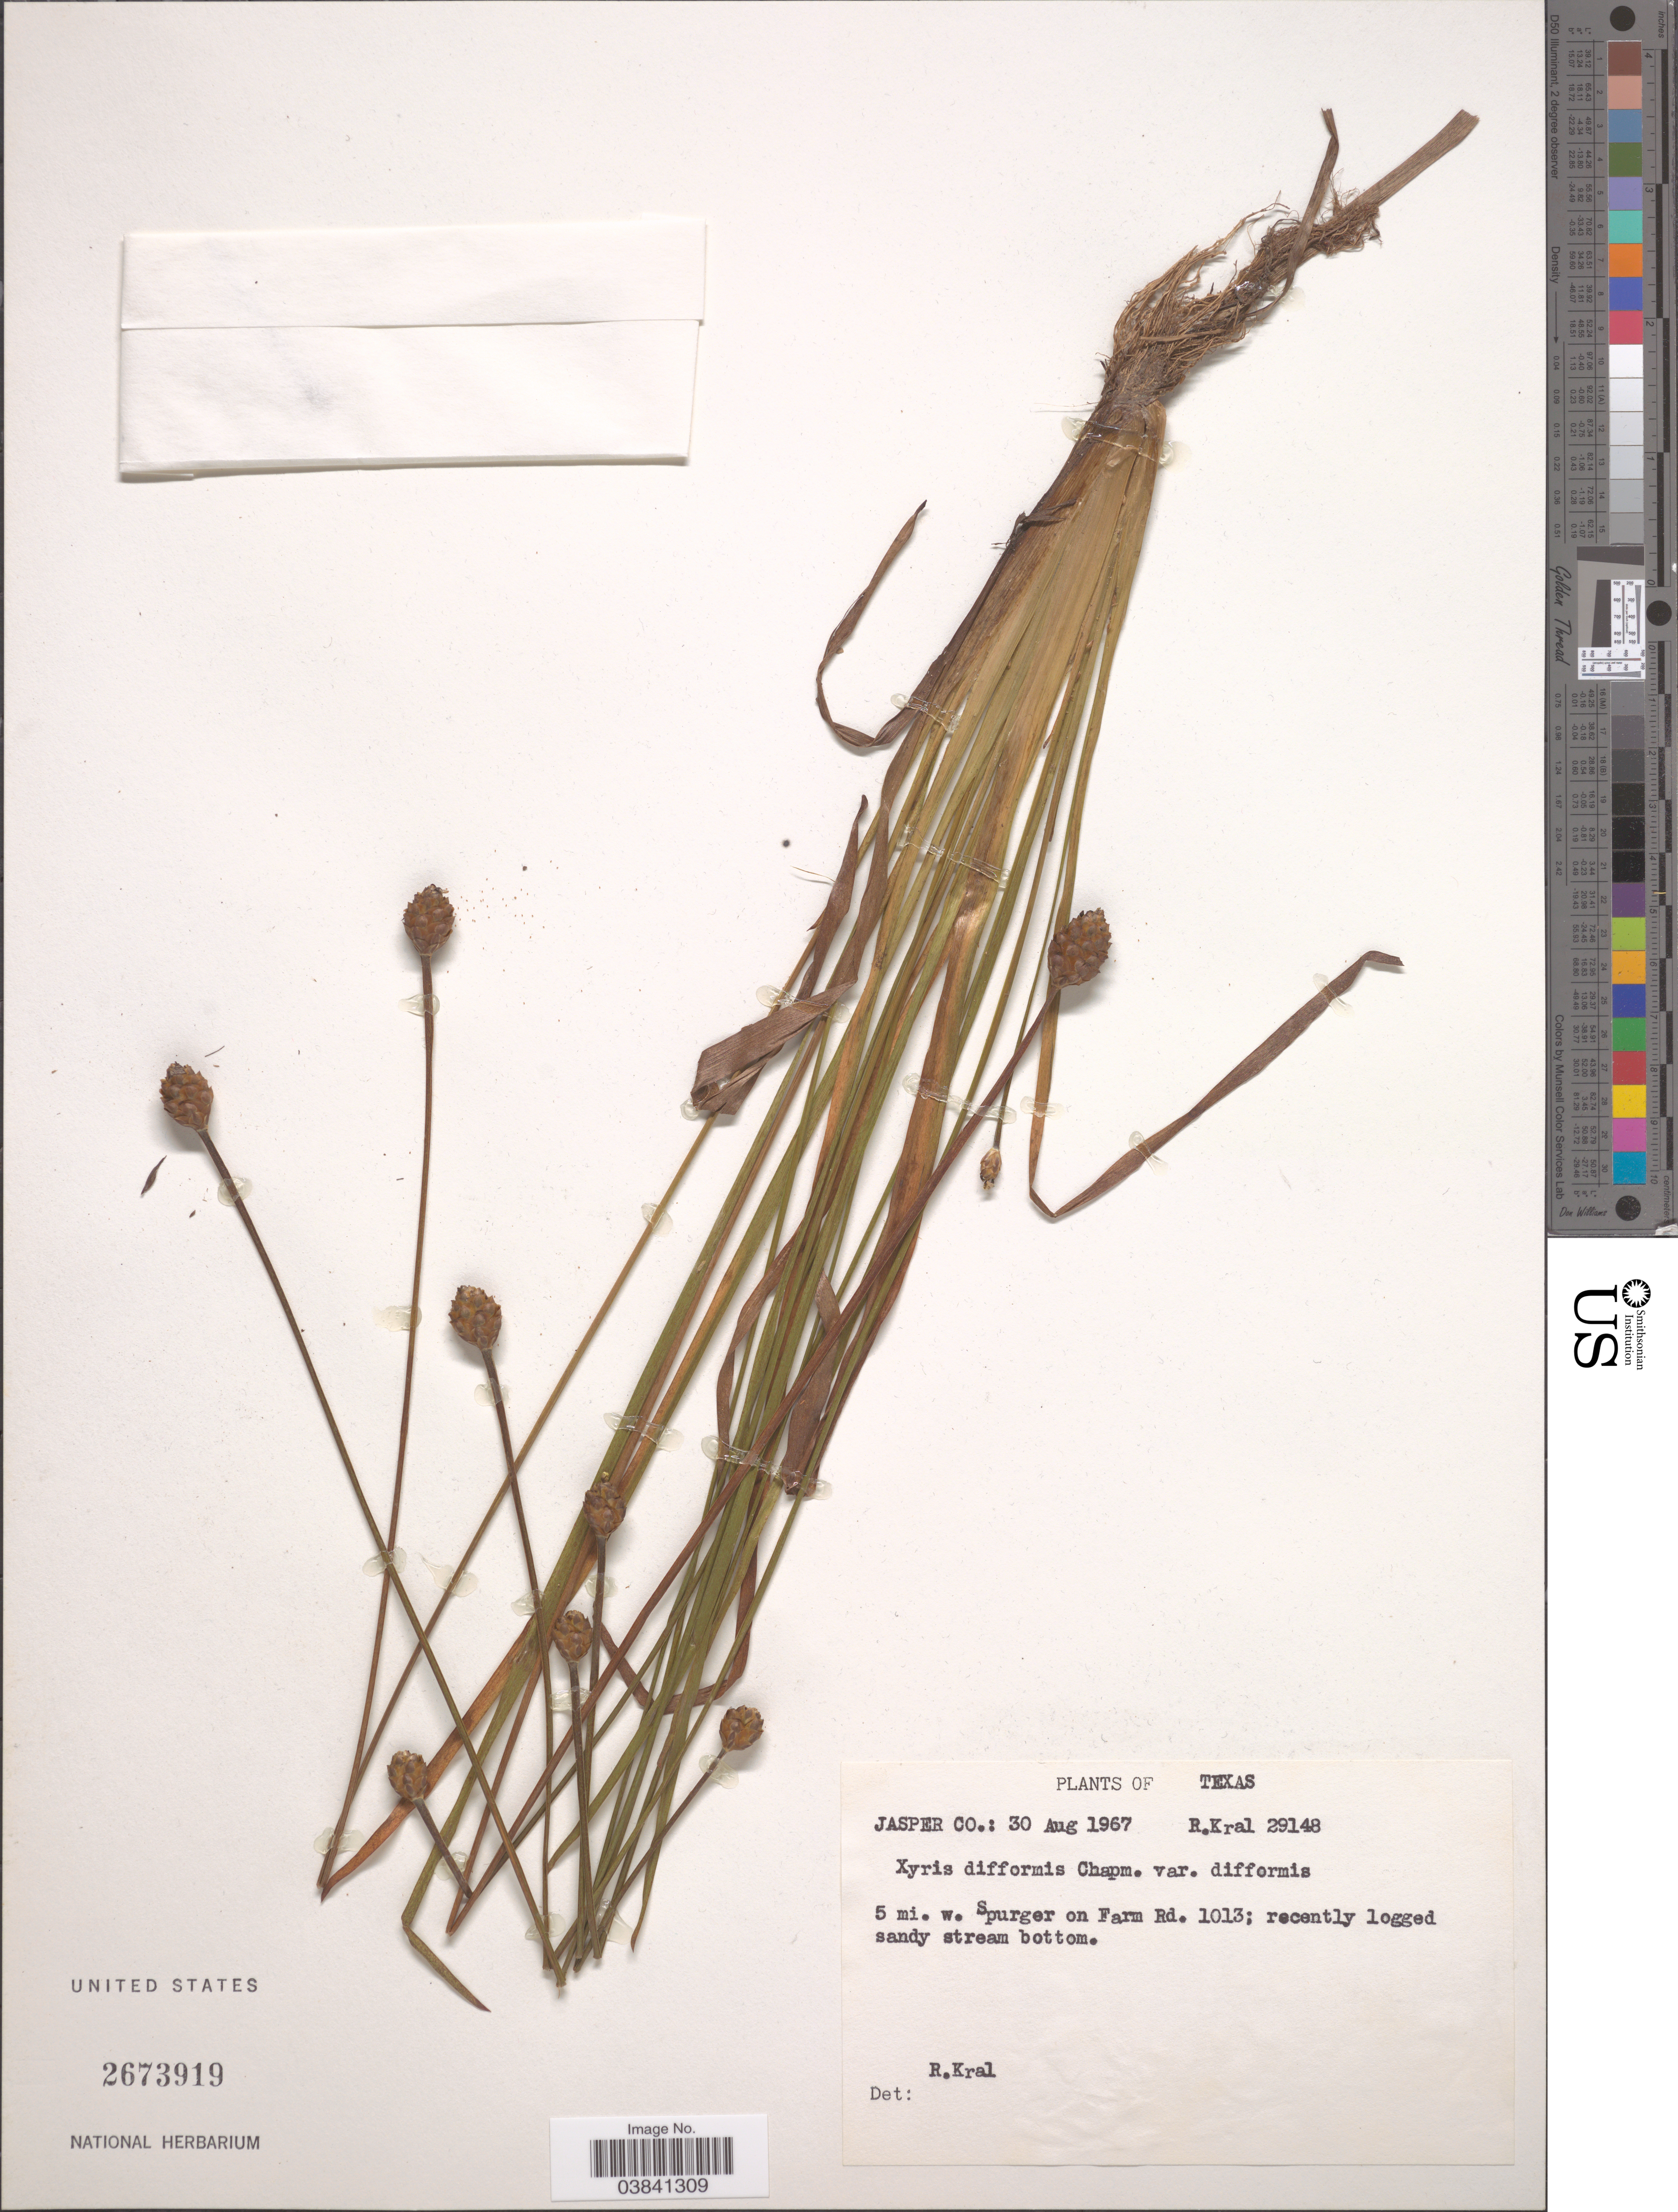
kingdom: Plantae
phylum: Tracheophyta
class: Liliopsida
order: Poales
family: Xyridaceae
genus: Xyris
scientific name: Xyris difformis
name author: Chapm.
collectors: R. Kral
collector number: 29148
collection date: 1967-08-30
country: United States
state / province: Texas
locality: Jasper Co.: 5 mi. w. Spurger on Farm Rd. 1013.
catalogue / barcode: US 2673919